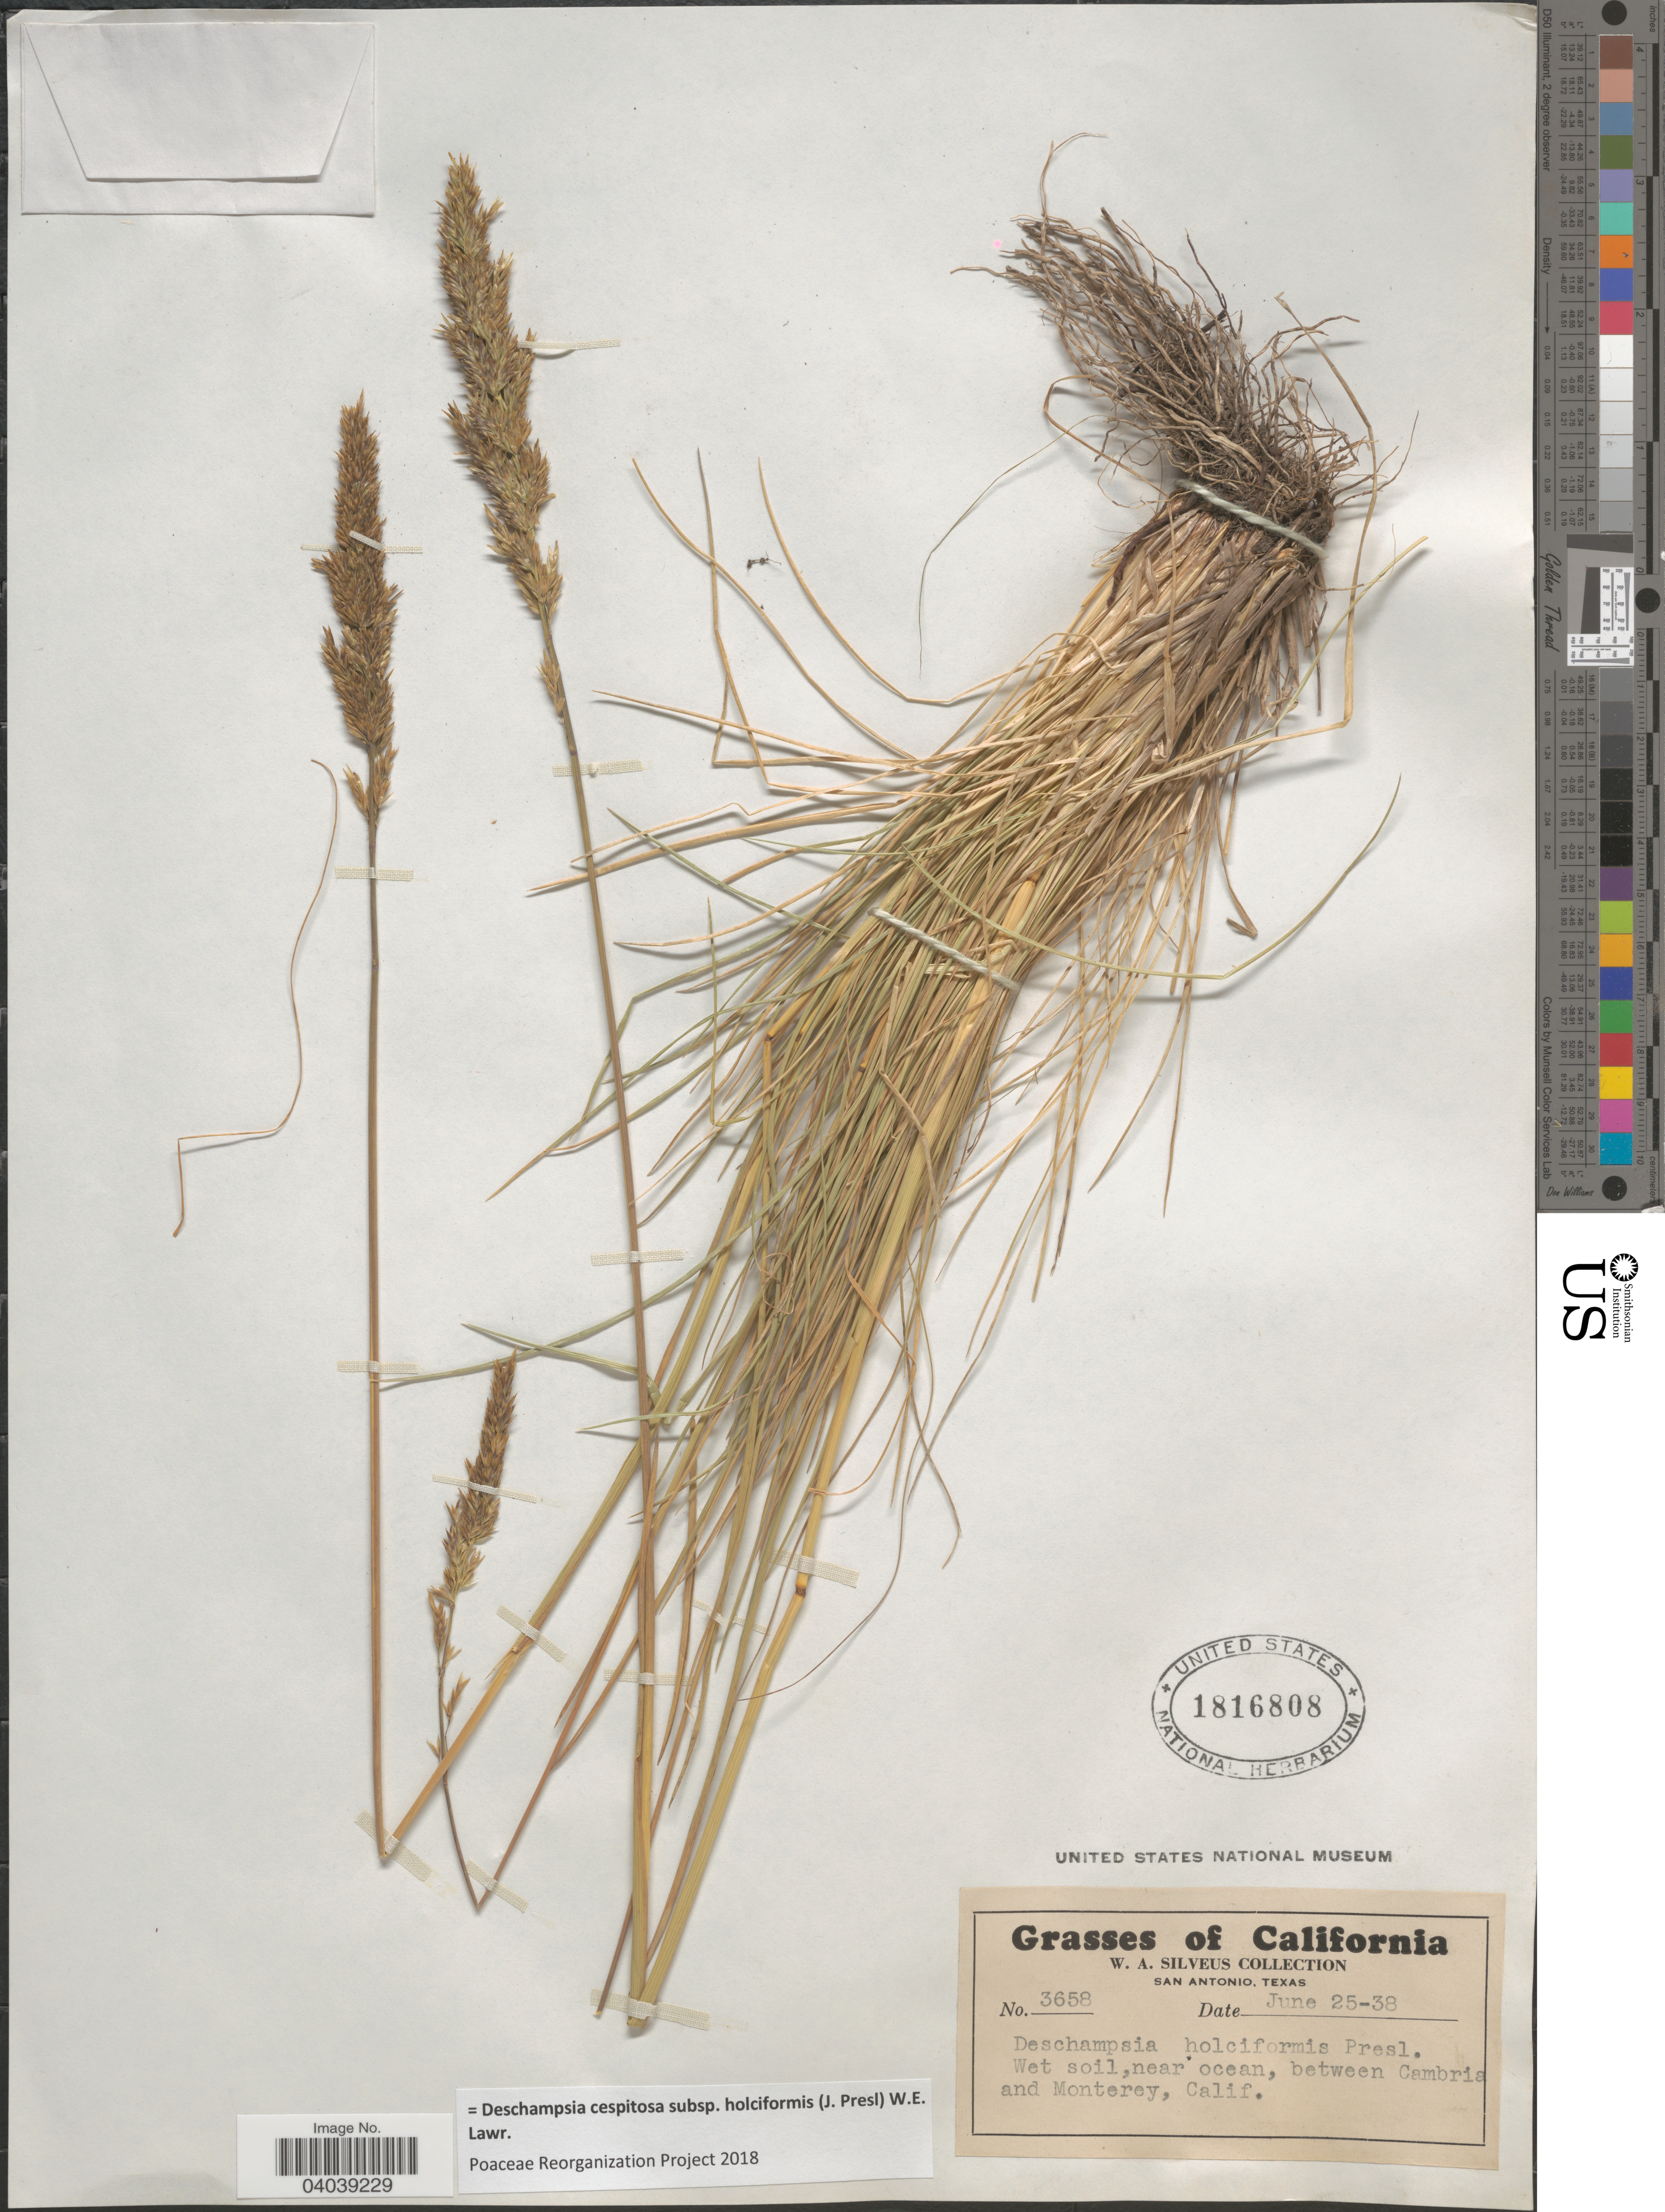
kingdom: Plantae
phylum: Tracheophyta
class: Liliopsida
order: Poales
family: Poaceae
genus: Deschampsia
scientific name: Deschampsia cespitosa subsp. holciformis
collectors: W. Silveus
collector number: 3658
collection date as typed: Transcribed d/m/y: 25/6/38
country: United States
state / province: California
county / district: Monterey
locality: Between Cambria and Monterey.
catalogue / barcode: US 1816808